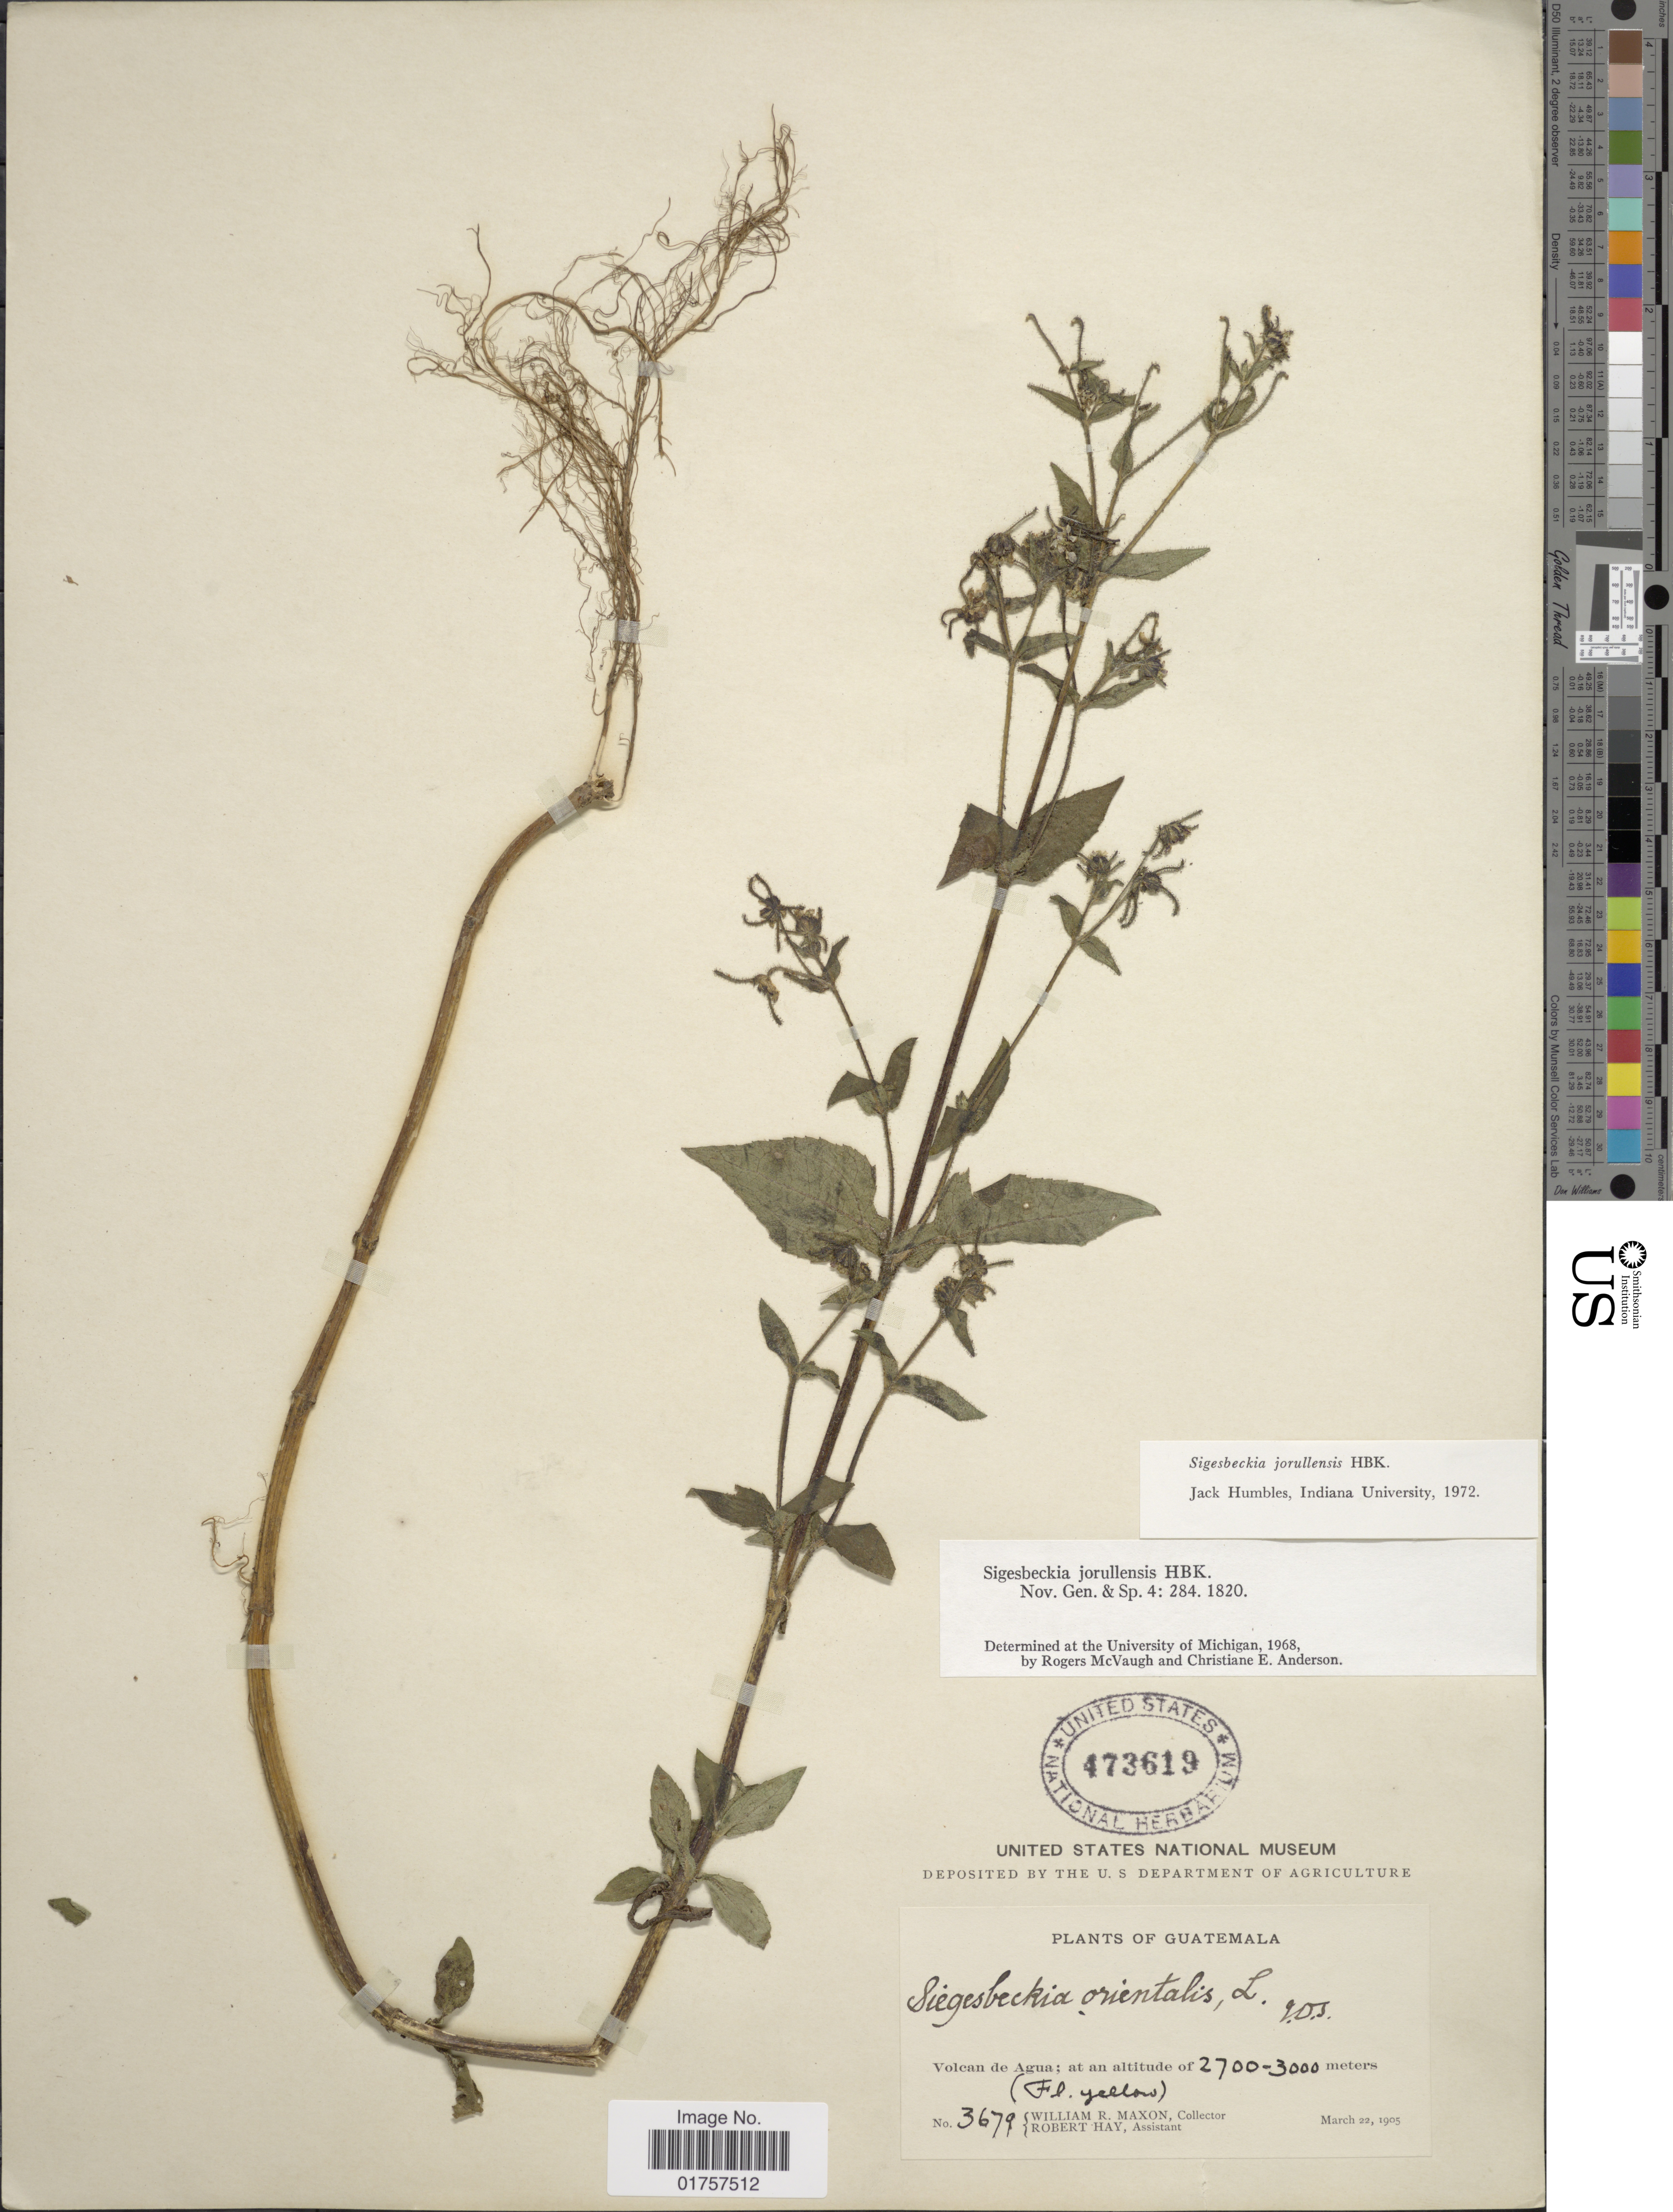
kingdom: Plantae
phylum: Tracheophyta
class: Magnoliopsida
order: Asterales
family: Asteraceae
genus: Sigesbeckia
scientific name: Sigesbeckia jorullensis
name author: Kunth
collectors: W. R. Maxon & R. H. Hay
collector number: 3679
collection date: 1905-03-22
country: Guatemala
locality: Volcan de Agua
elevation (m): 2700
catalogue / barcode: US 473619